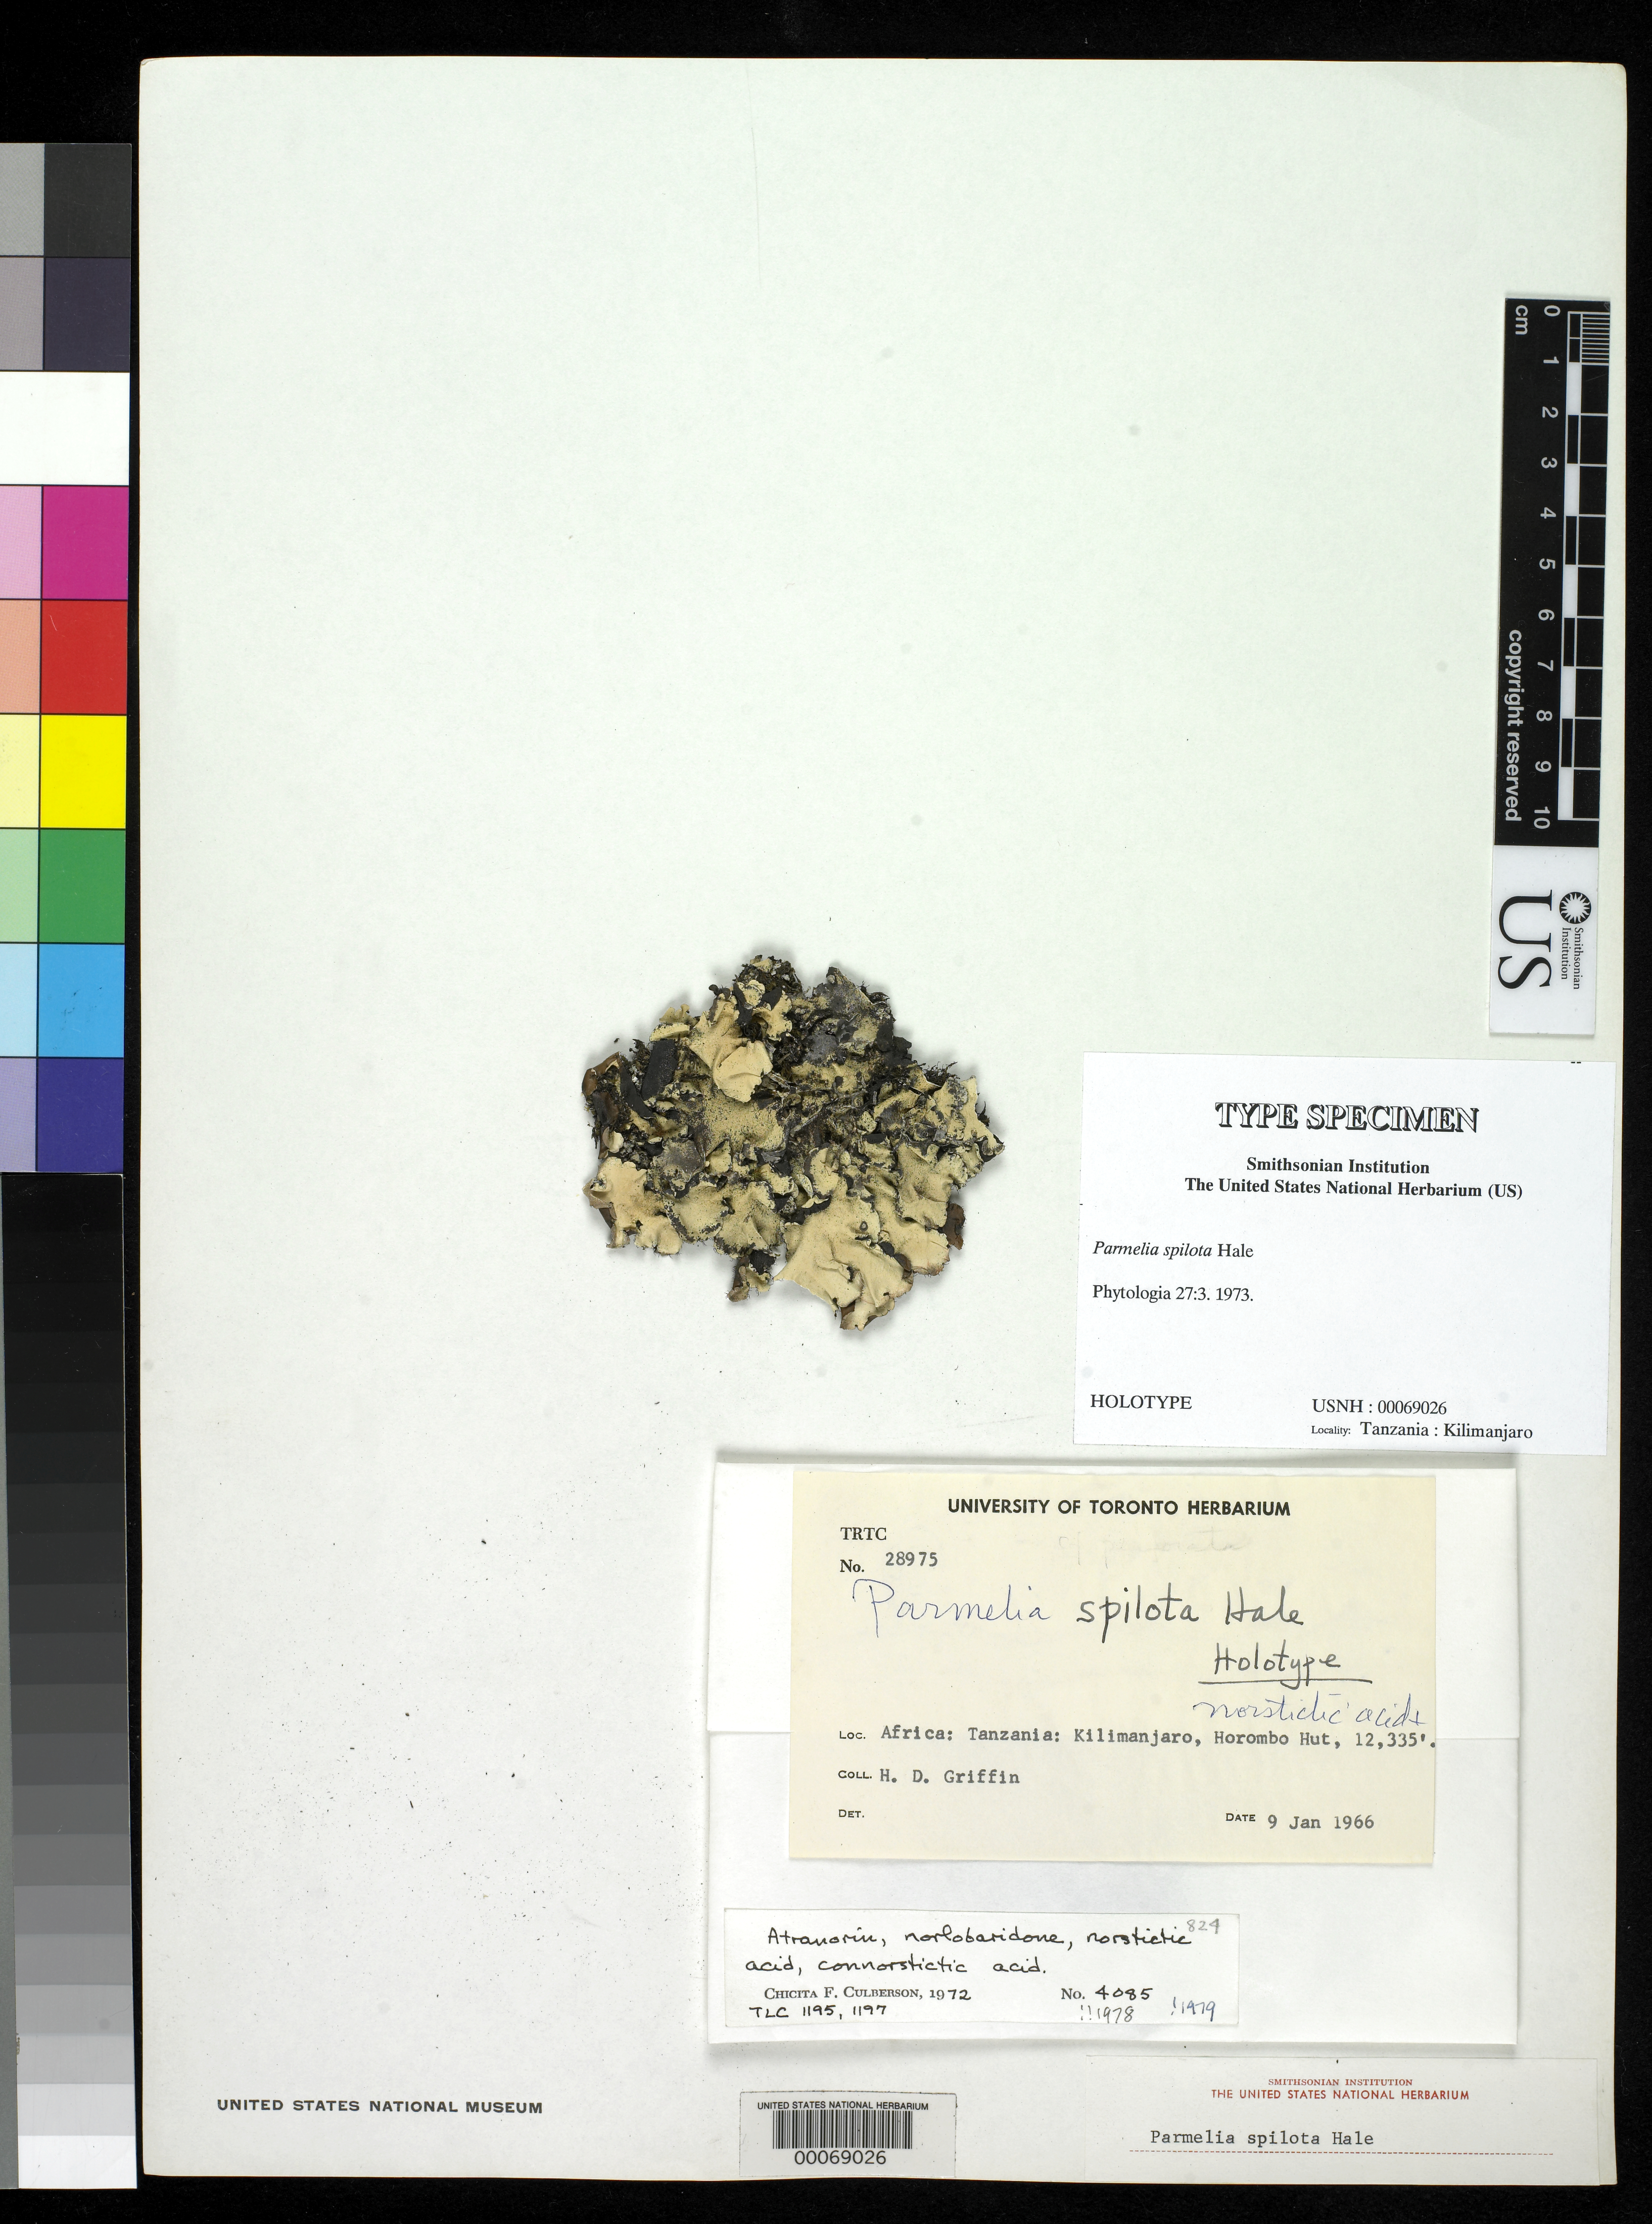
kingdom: Fungi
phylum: Ascomycota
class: Lecanoromycetes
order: Lecanorales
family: Parmeliaceae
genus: Parmelia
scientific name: Parmelia spilota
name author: Hale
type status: Holotype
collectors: H. Griffin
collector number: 28975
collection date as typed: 09 Jan 1969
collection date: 1969-01-09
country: Tanzania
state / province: Kilimanjaro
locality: Horombo Hut; alt. 12,335 ft.